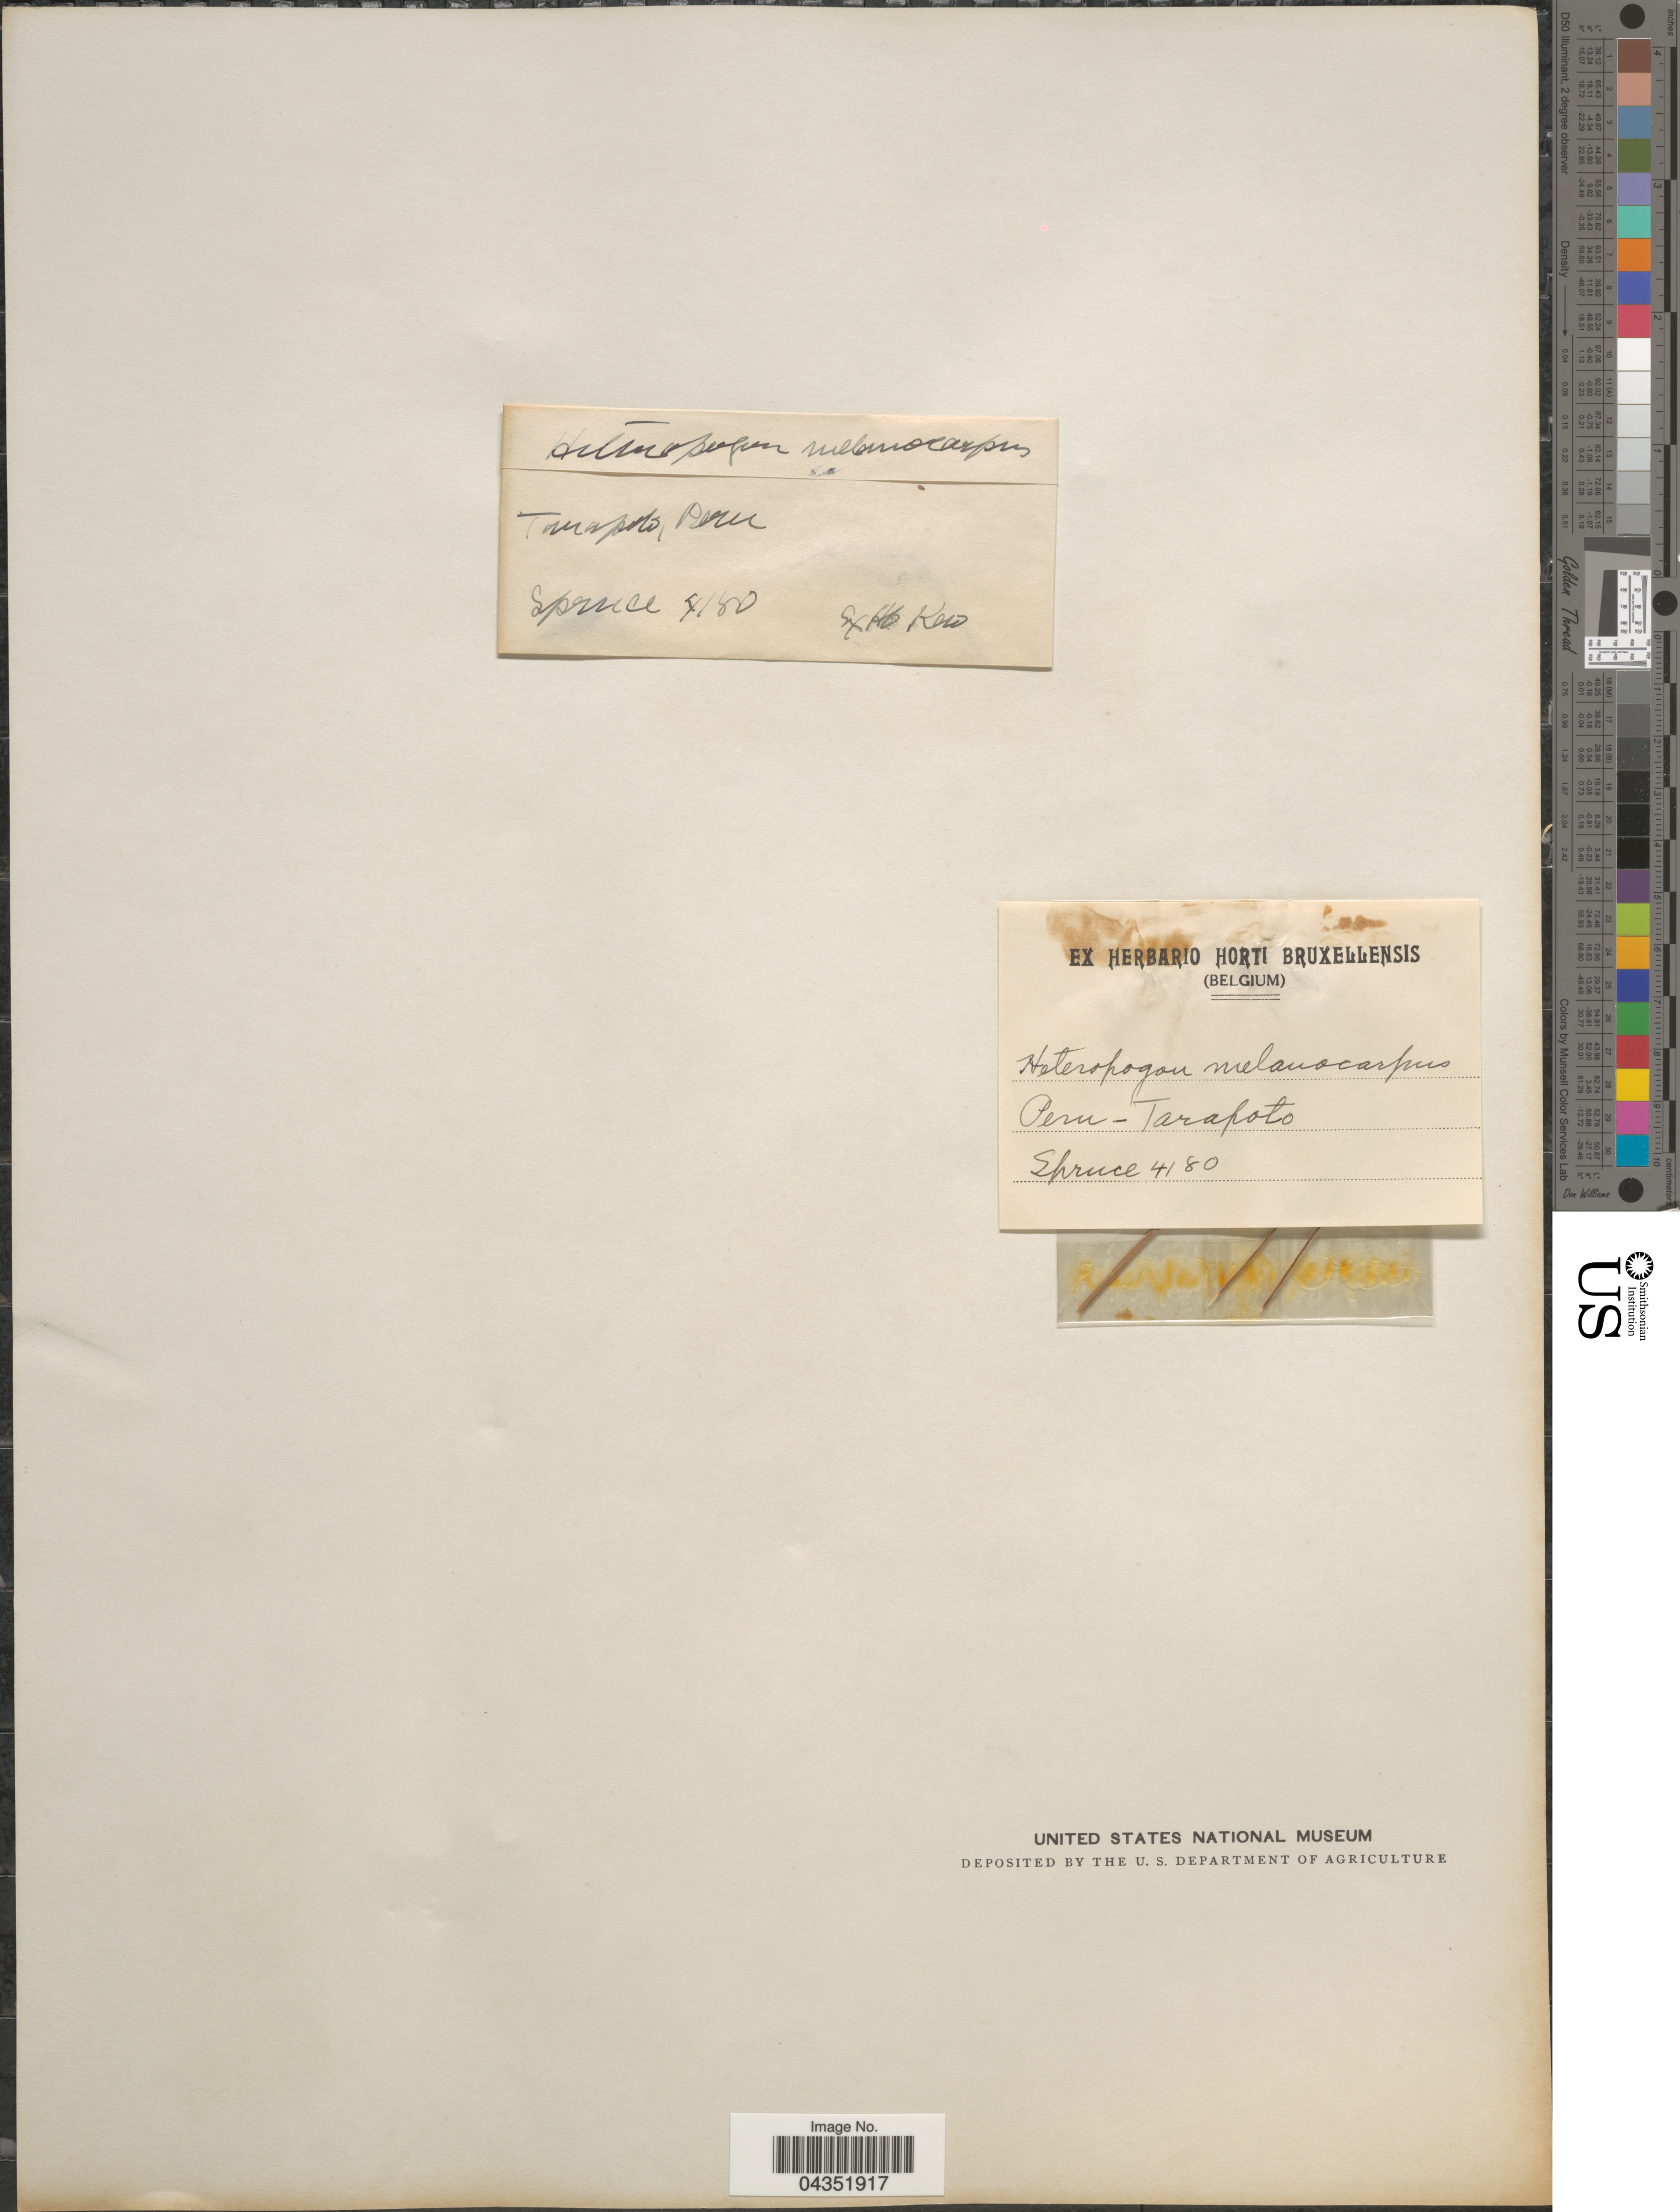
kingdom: Plantae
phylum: Tracheophyta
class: Liliopsida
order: Poales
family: Poaceae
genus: Heteropogon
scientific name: Heteropogon melanocarpus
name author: (Elliott) Benth.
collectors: -. Spruce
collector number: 4180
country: Peru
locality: Tarapoto.